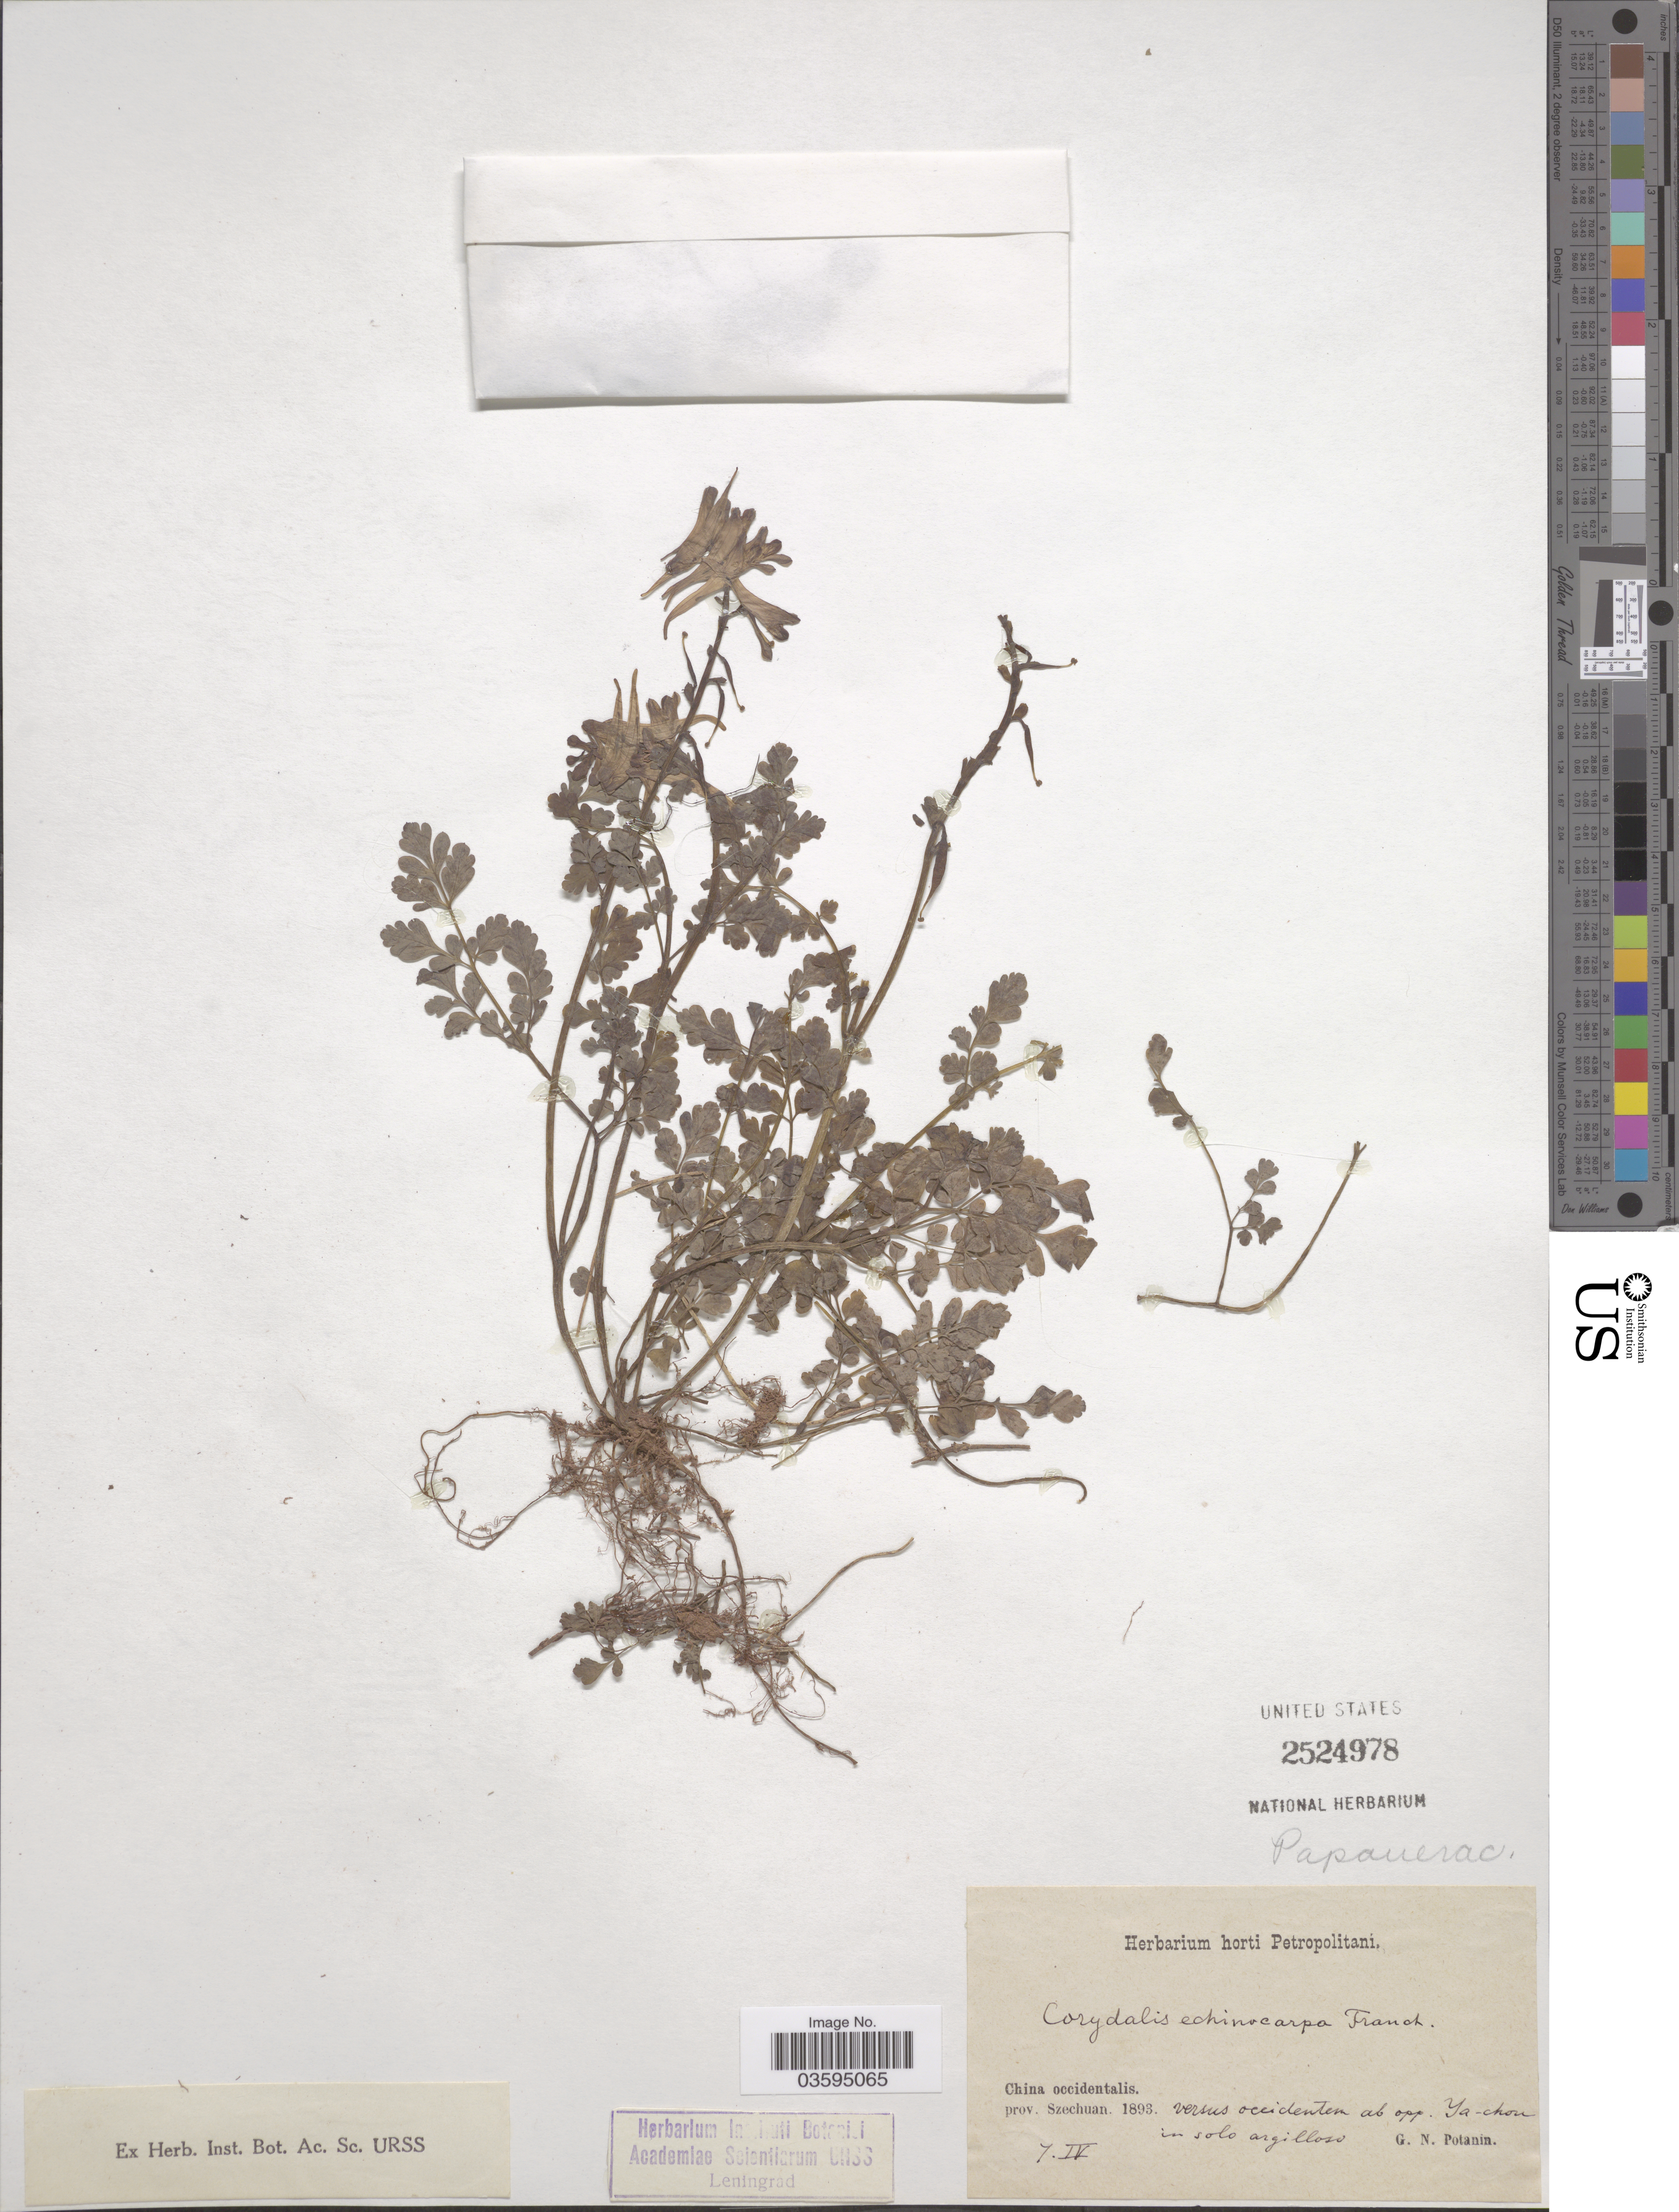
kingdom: Plantae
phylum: Tracheophyta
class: Magnoliopsida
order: Ranunculales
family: Papaveraceae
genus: Corydalis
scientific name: Corydalis echinocarpa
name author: Franch.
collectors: G. Potanin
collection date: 1893-04-07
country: China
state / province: Sichuan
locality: China occidentalis. Prov. Szechuan. Versus occidentem ab opp. Ya-chou.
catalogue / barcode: US 2524978